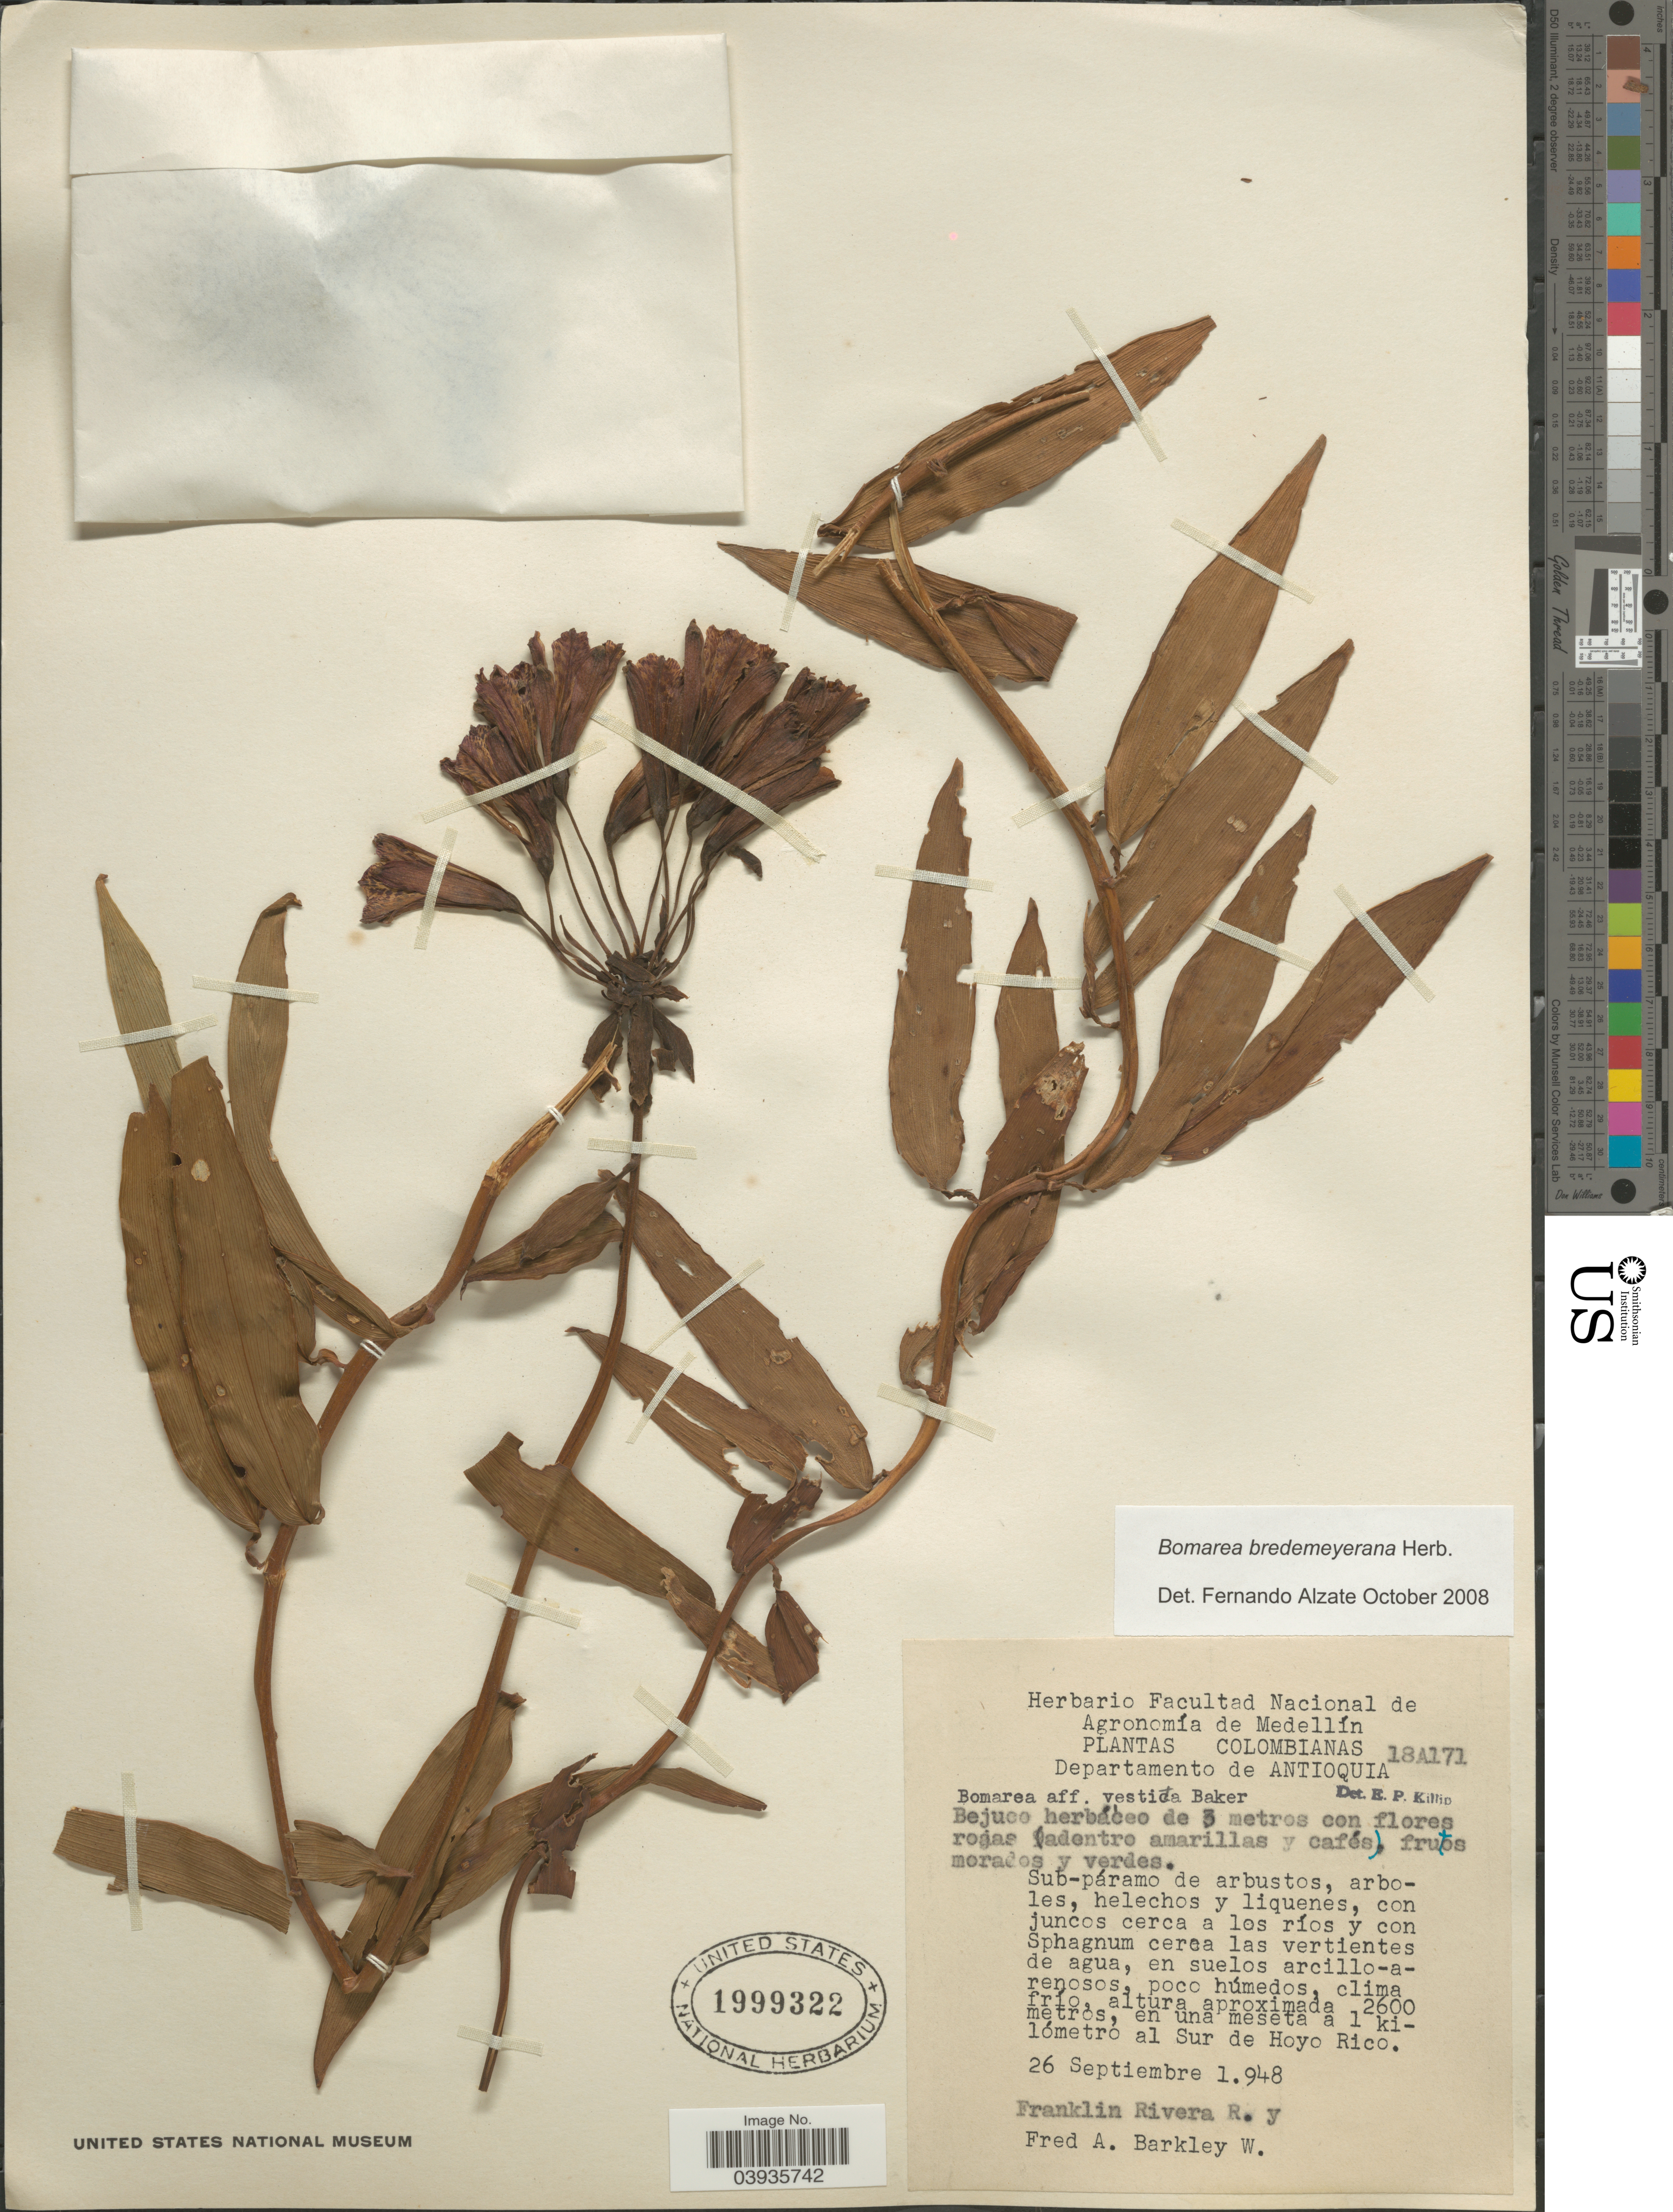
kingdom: Plantae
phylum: Tracheophyta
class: Liliopsida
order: Liliales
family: Alstroemeriaceae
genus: Bomarea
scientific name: Bomarea bredemeyeriana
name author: Herb.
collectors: F. Rivera R. & F. Barkley W.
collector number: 18A171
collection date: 1948-09-26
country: Colombia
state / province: Antioquia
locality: Departamento de Antioquia. En una meseta a 1 kilómetro al Sur de Hoyo Rico.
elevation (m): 2600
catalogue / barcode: US 1999322